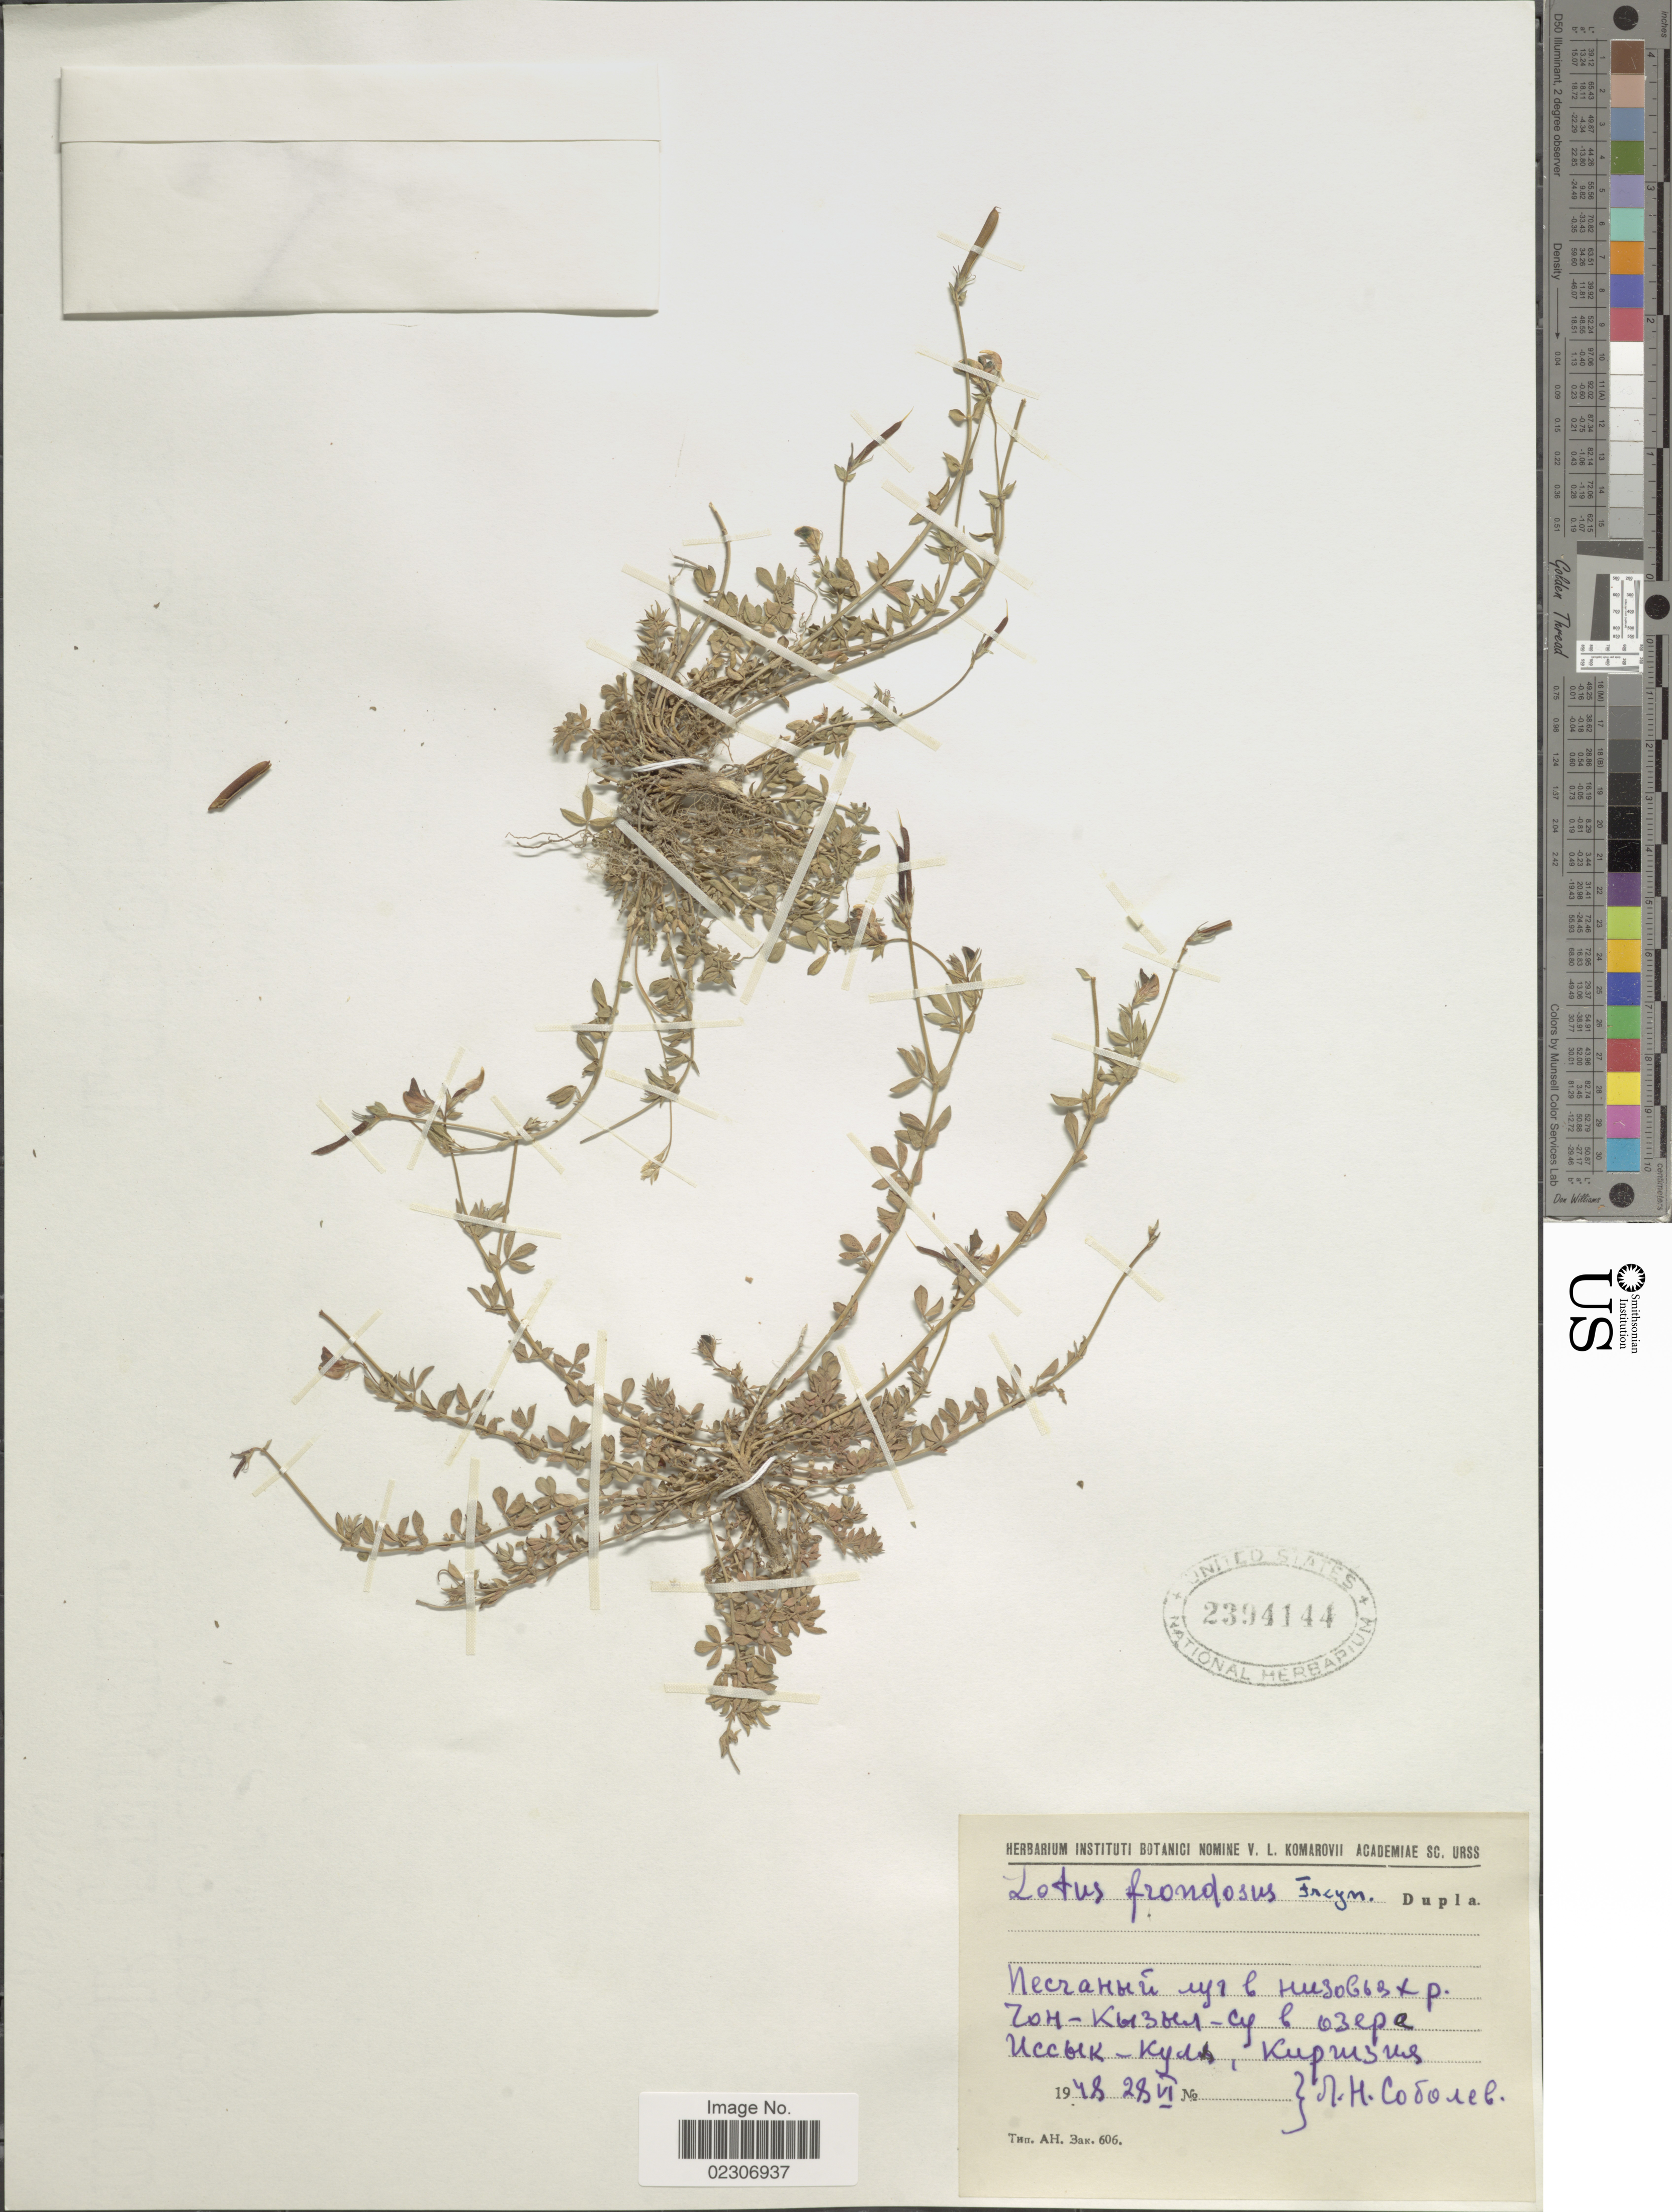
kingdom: Plantae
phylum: Tracheophyta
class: Magnoliopsida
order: Fabales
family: Fabaceae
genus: Lotus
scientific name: Lotus frondosus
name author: Freyn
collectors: L. Sobolev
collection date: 1948-06-28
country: Kyrgyzstan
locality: Issyk- Kul Lake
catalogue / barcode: US 2394144